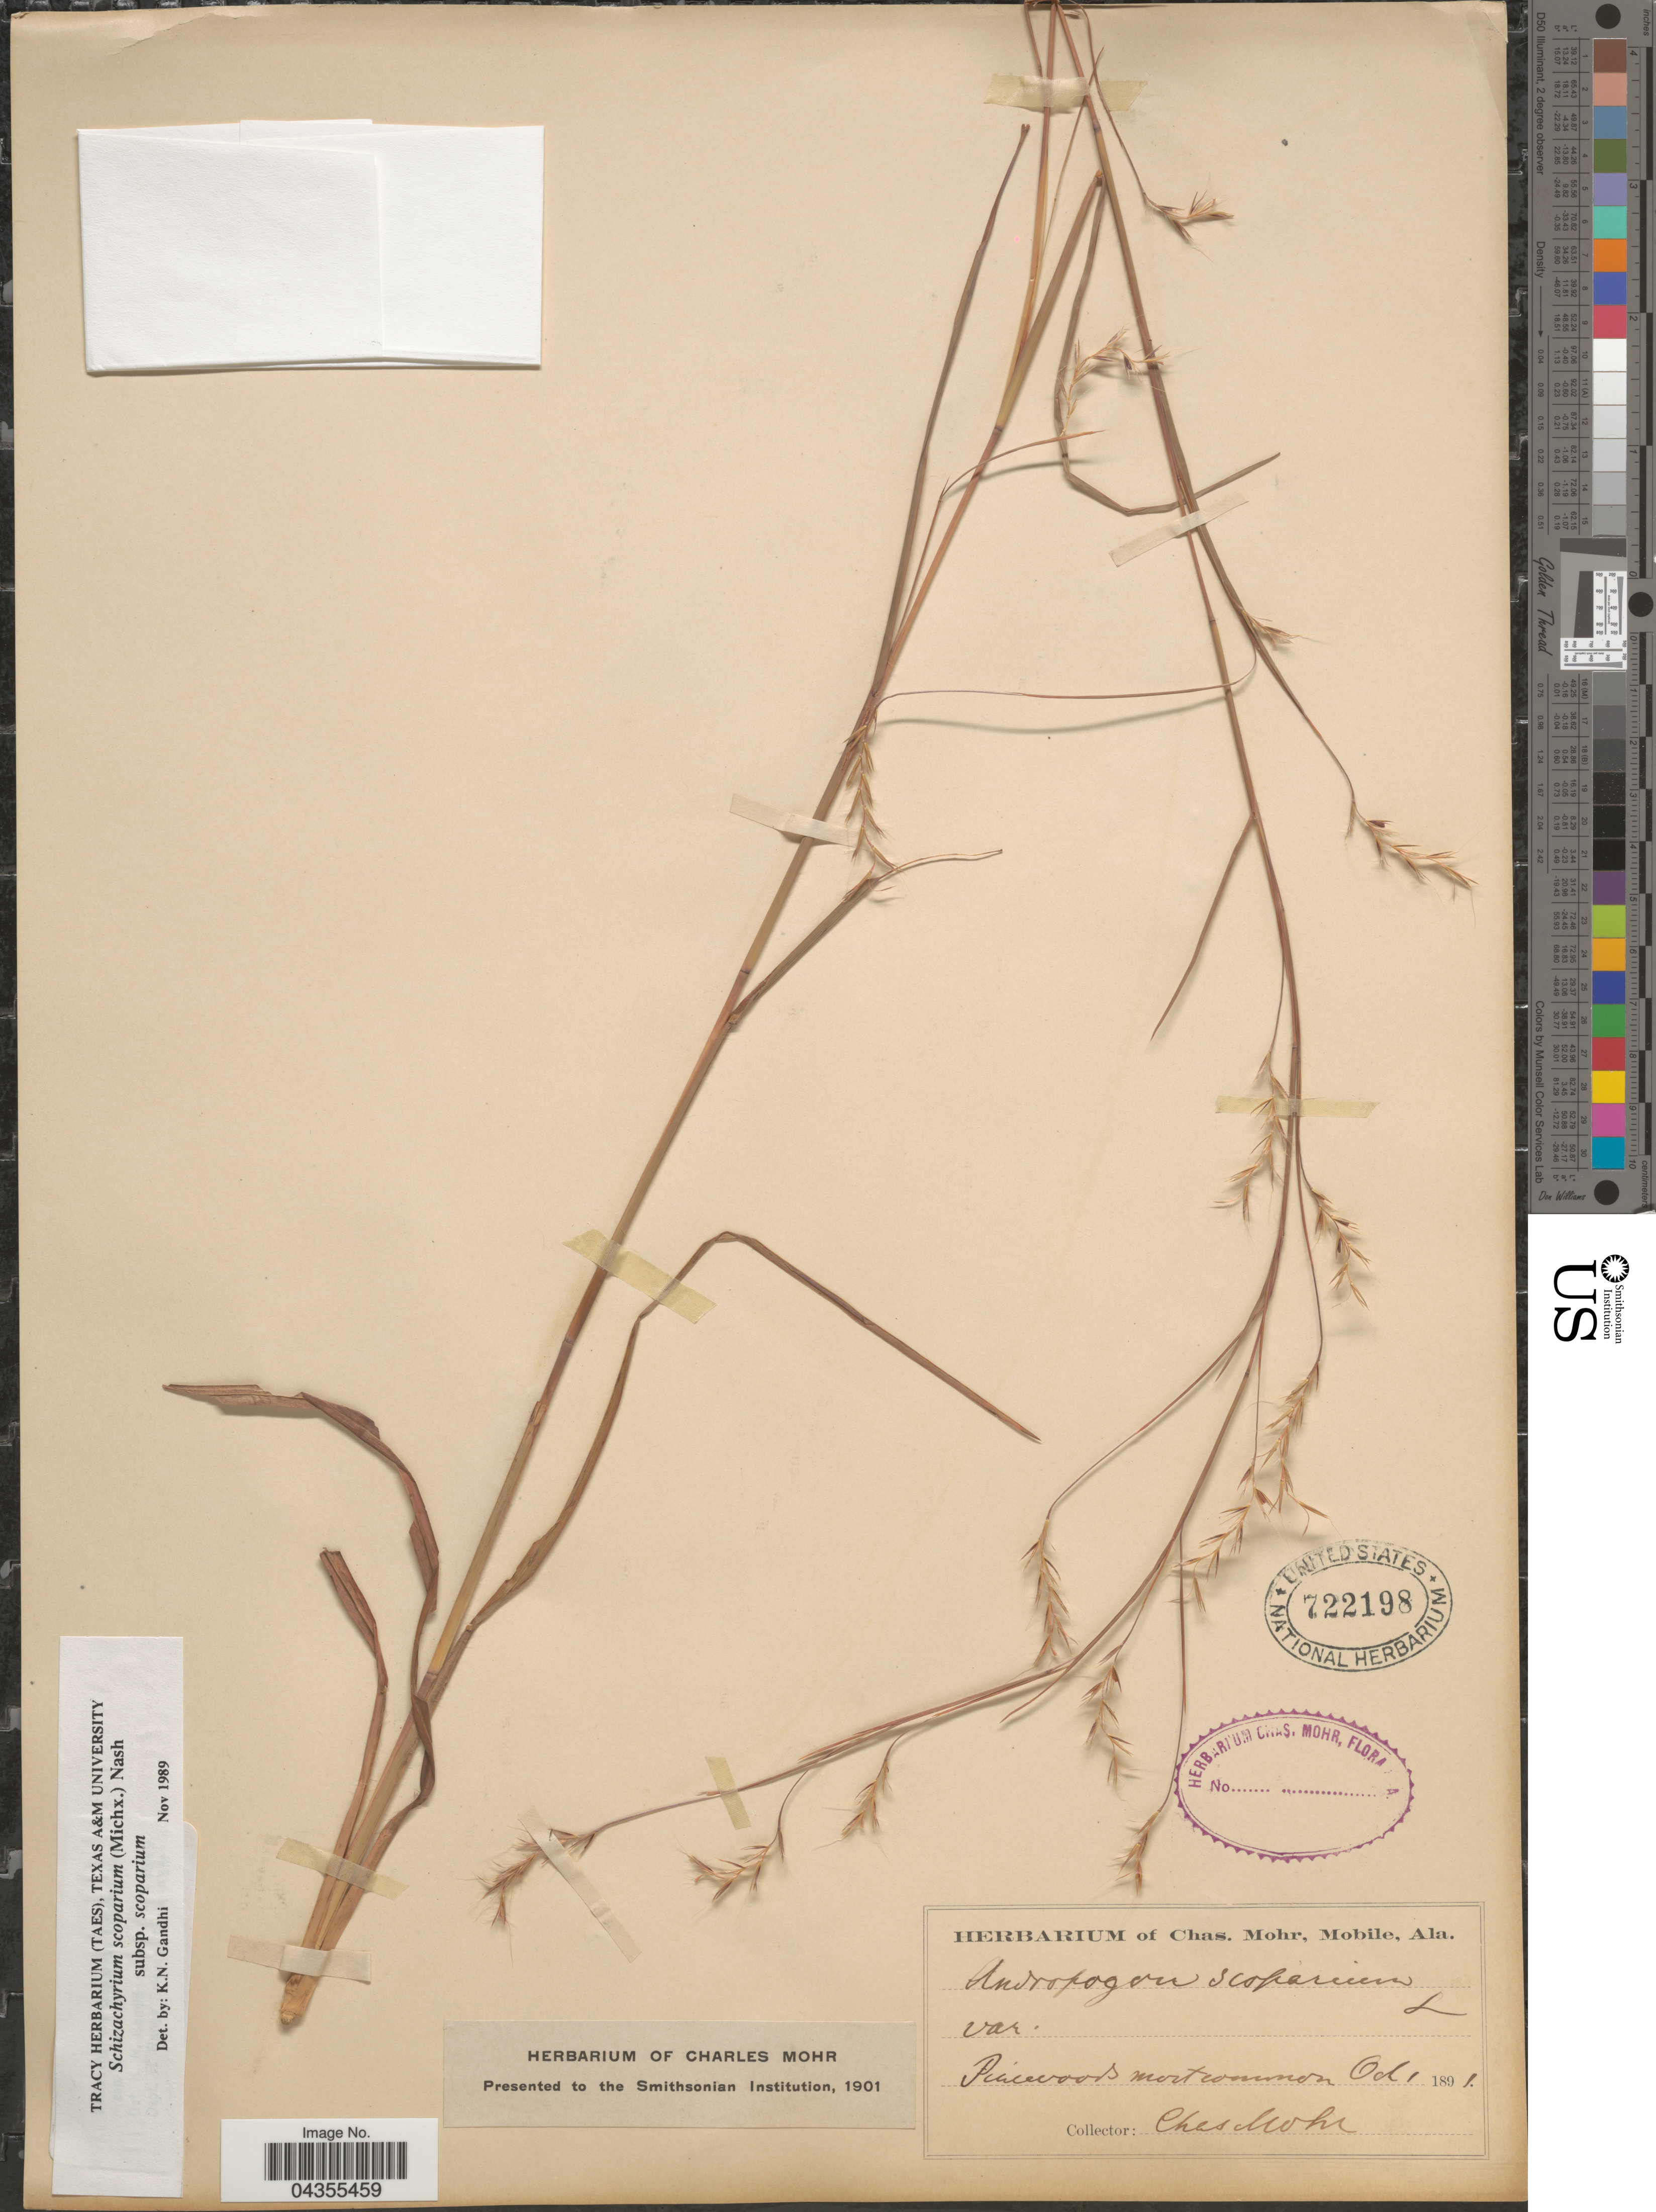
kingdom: Plantae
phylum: Tracheophyta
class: Liliopsida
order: Poales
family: Poaceae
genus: Schizachyrium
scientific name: Schizachyrium scoparium var. scoparium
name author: (Michx.) Nash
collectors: Mohr, C. T. (herbarium)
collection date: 1891-10-01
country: United States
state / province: Alabama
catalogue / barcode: US 722198